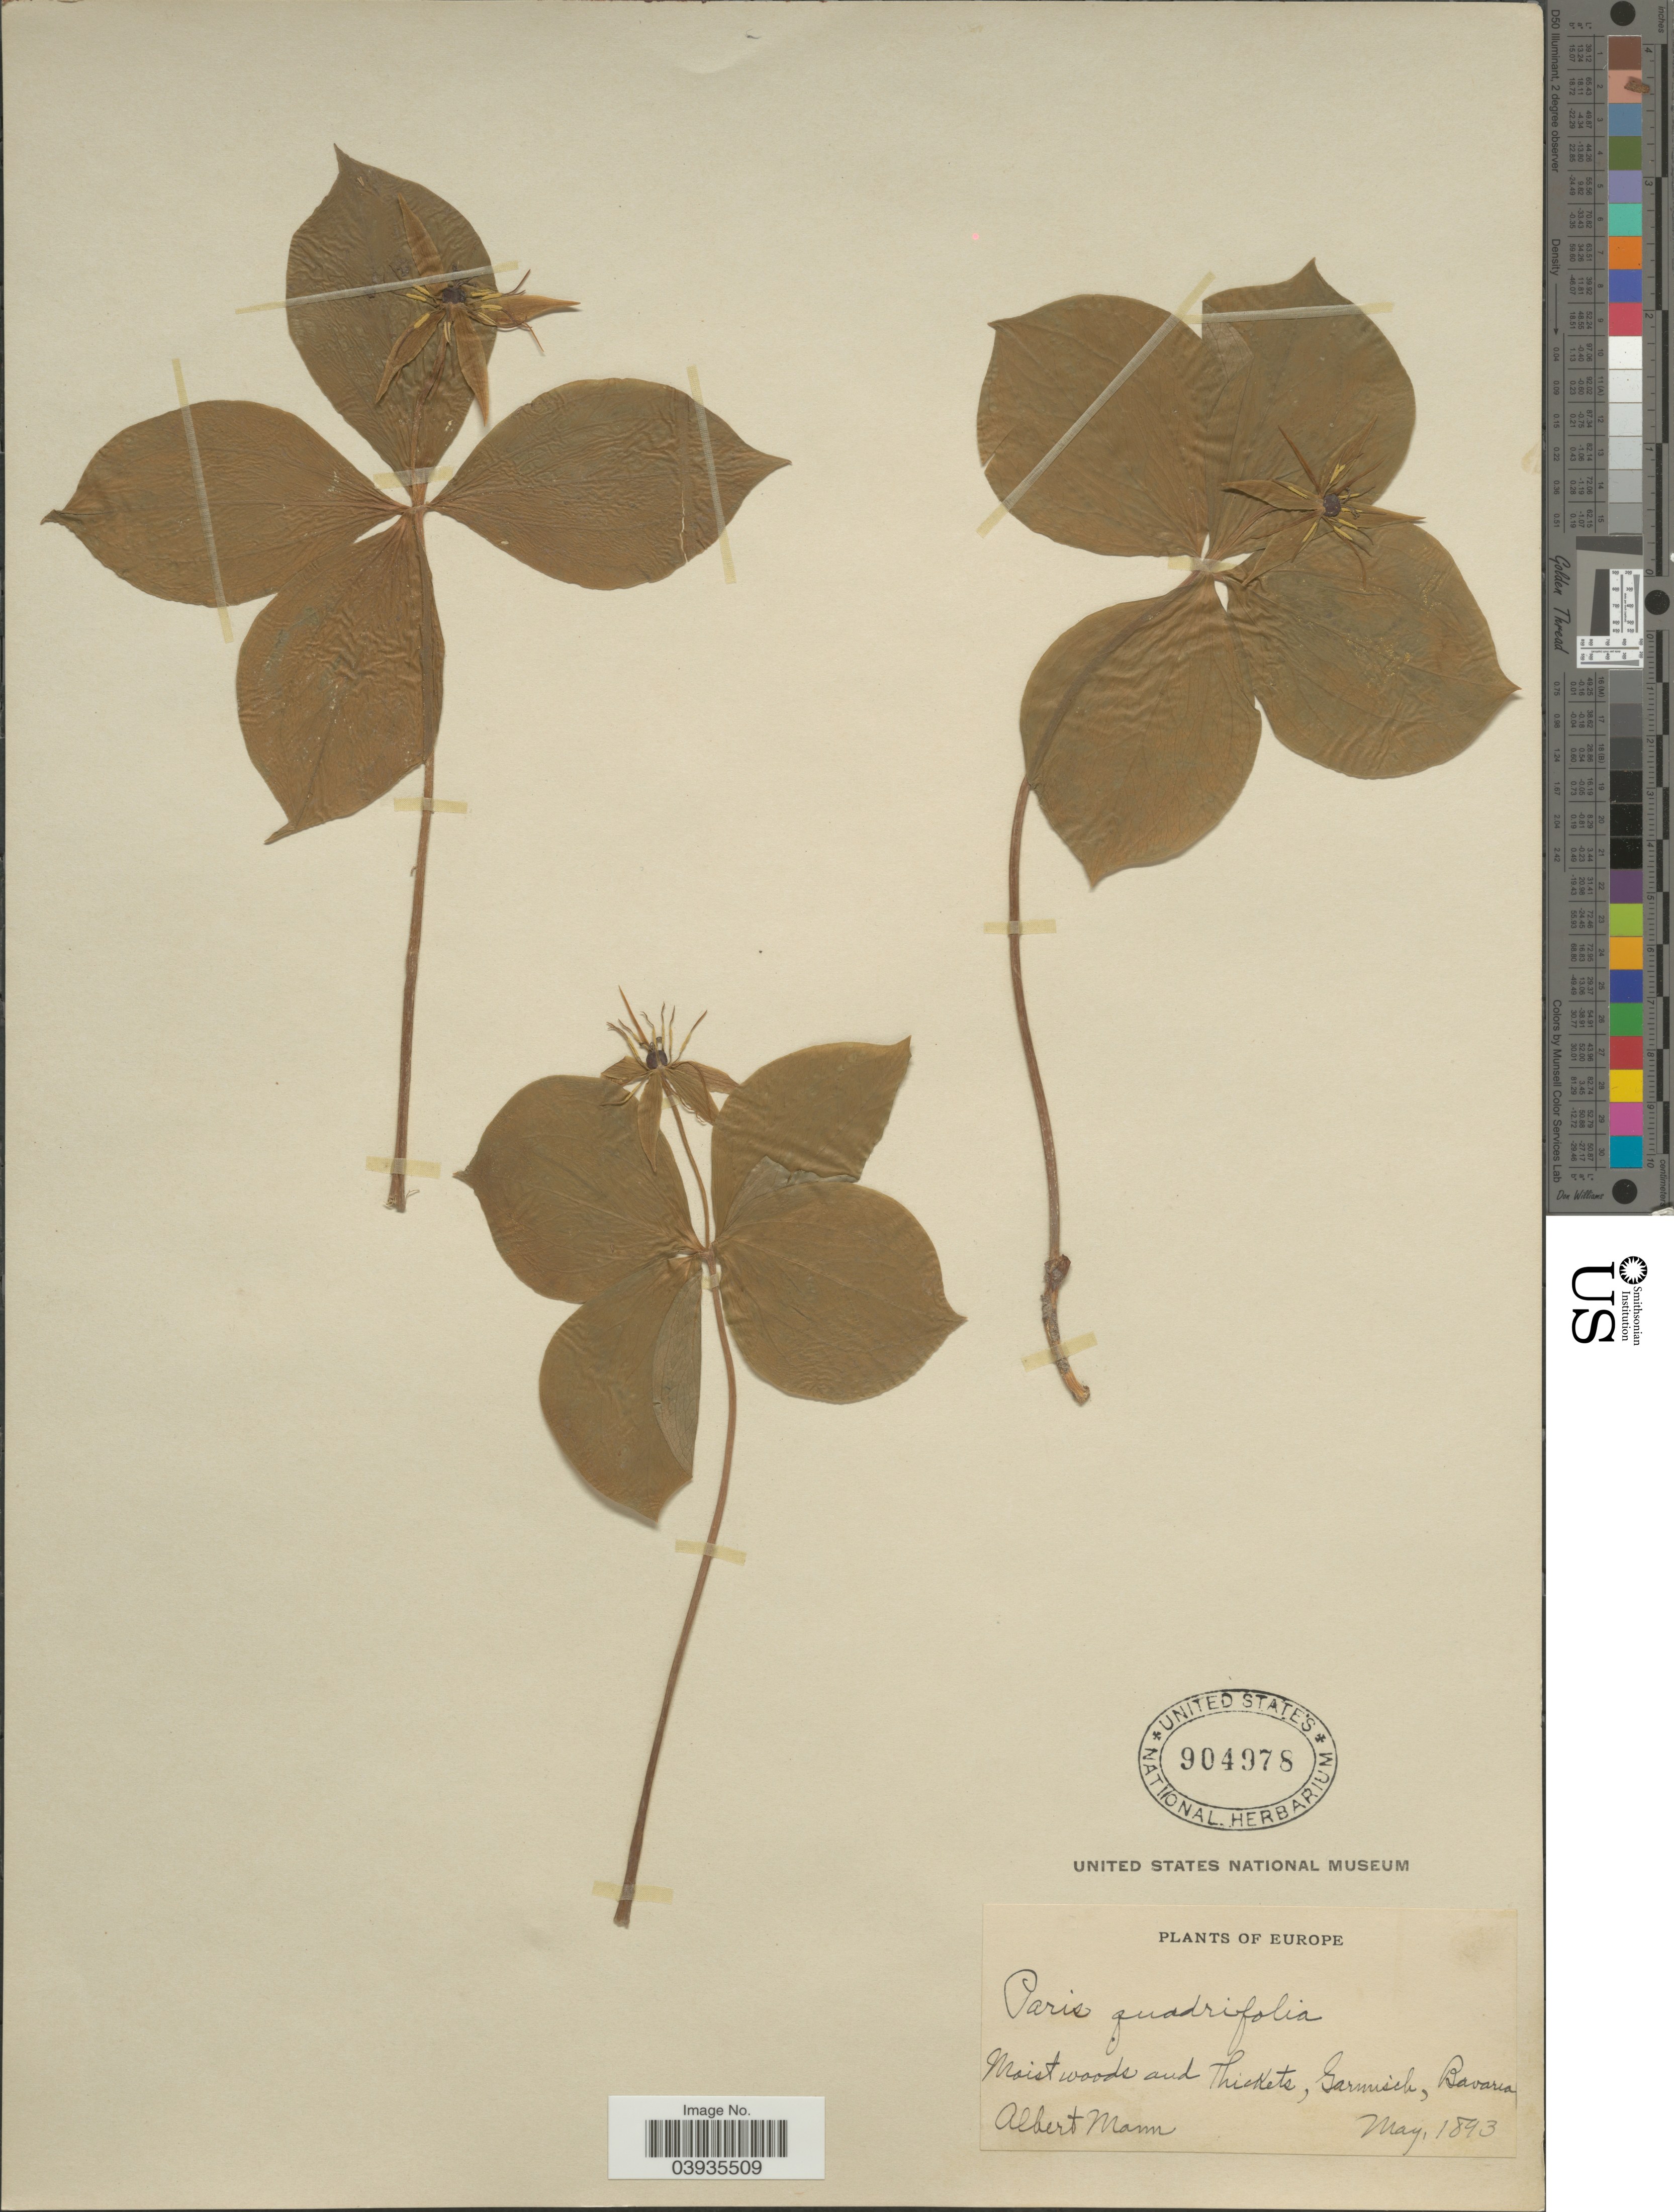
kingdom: Plantae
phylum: Tracheophyta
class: Liliopsida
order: Liliales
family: Melanthiaceae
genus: Paris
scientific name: Paris quadrifolia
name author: L.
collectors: A. Mann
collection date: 1893-05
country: Germany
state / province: Bayern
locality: Garmisch, Bavaria.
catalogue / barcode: US 904978